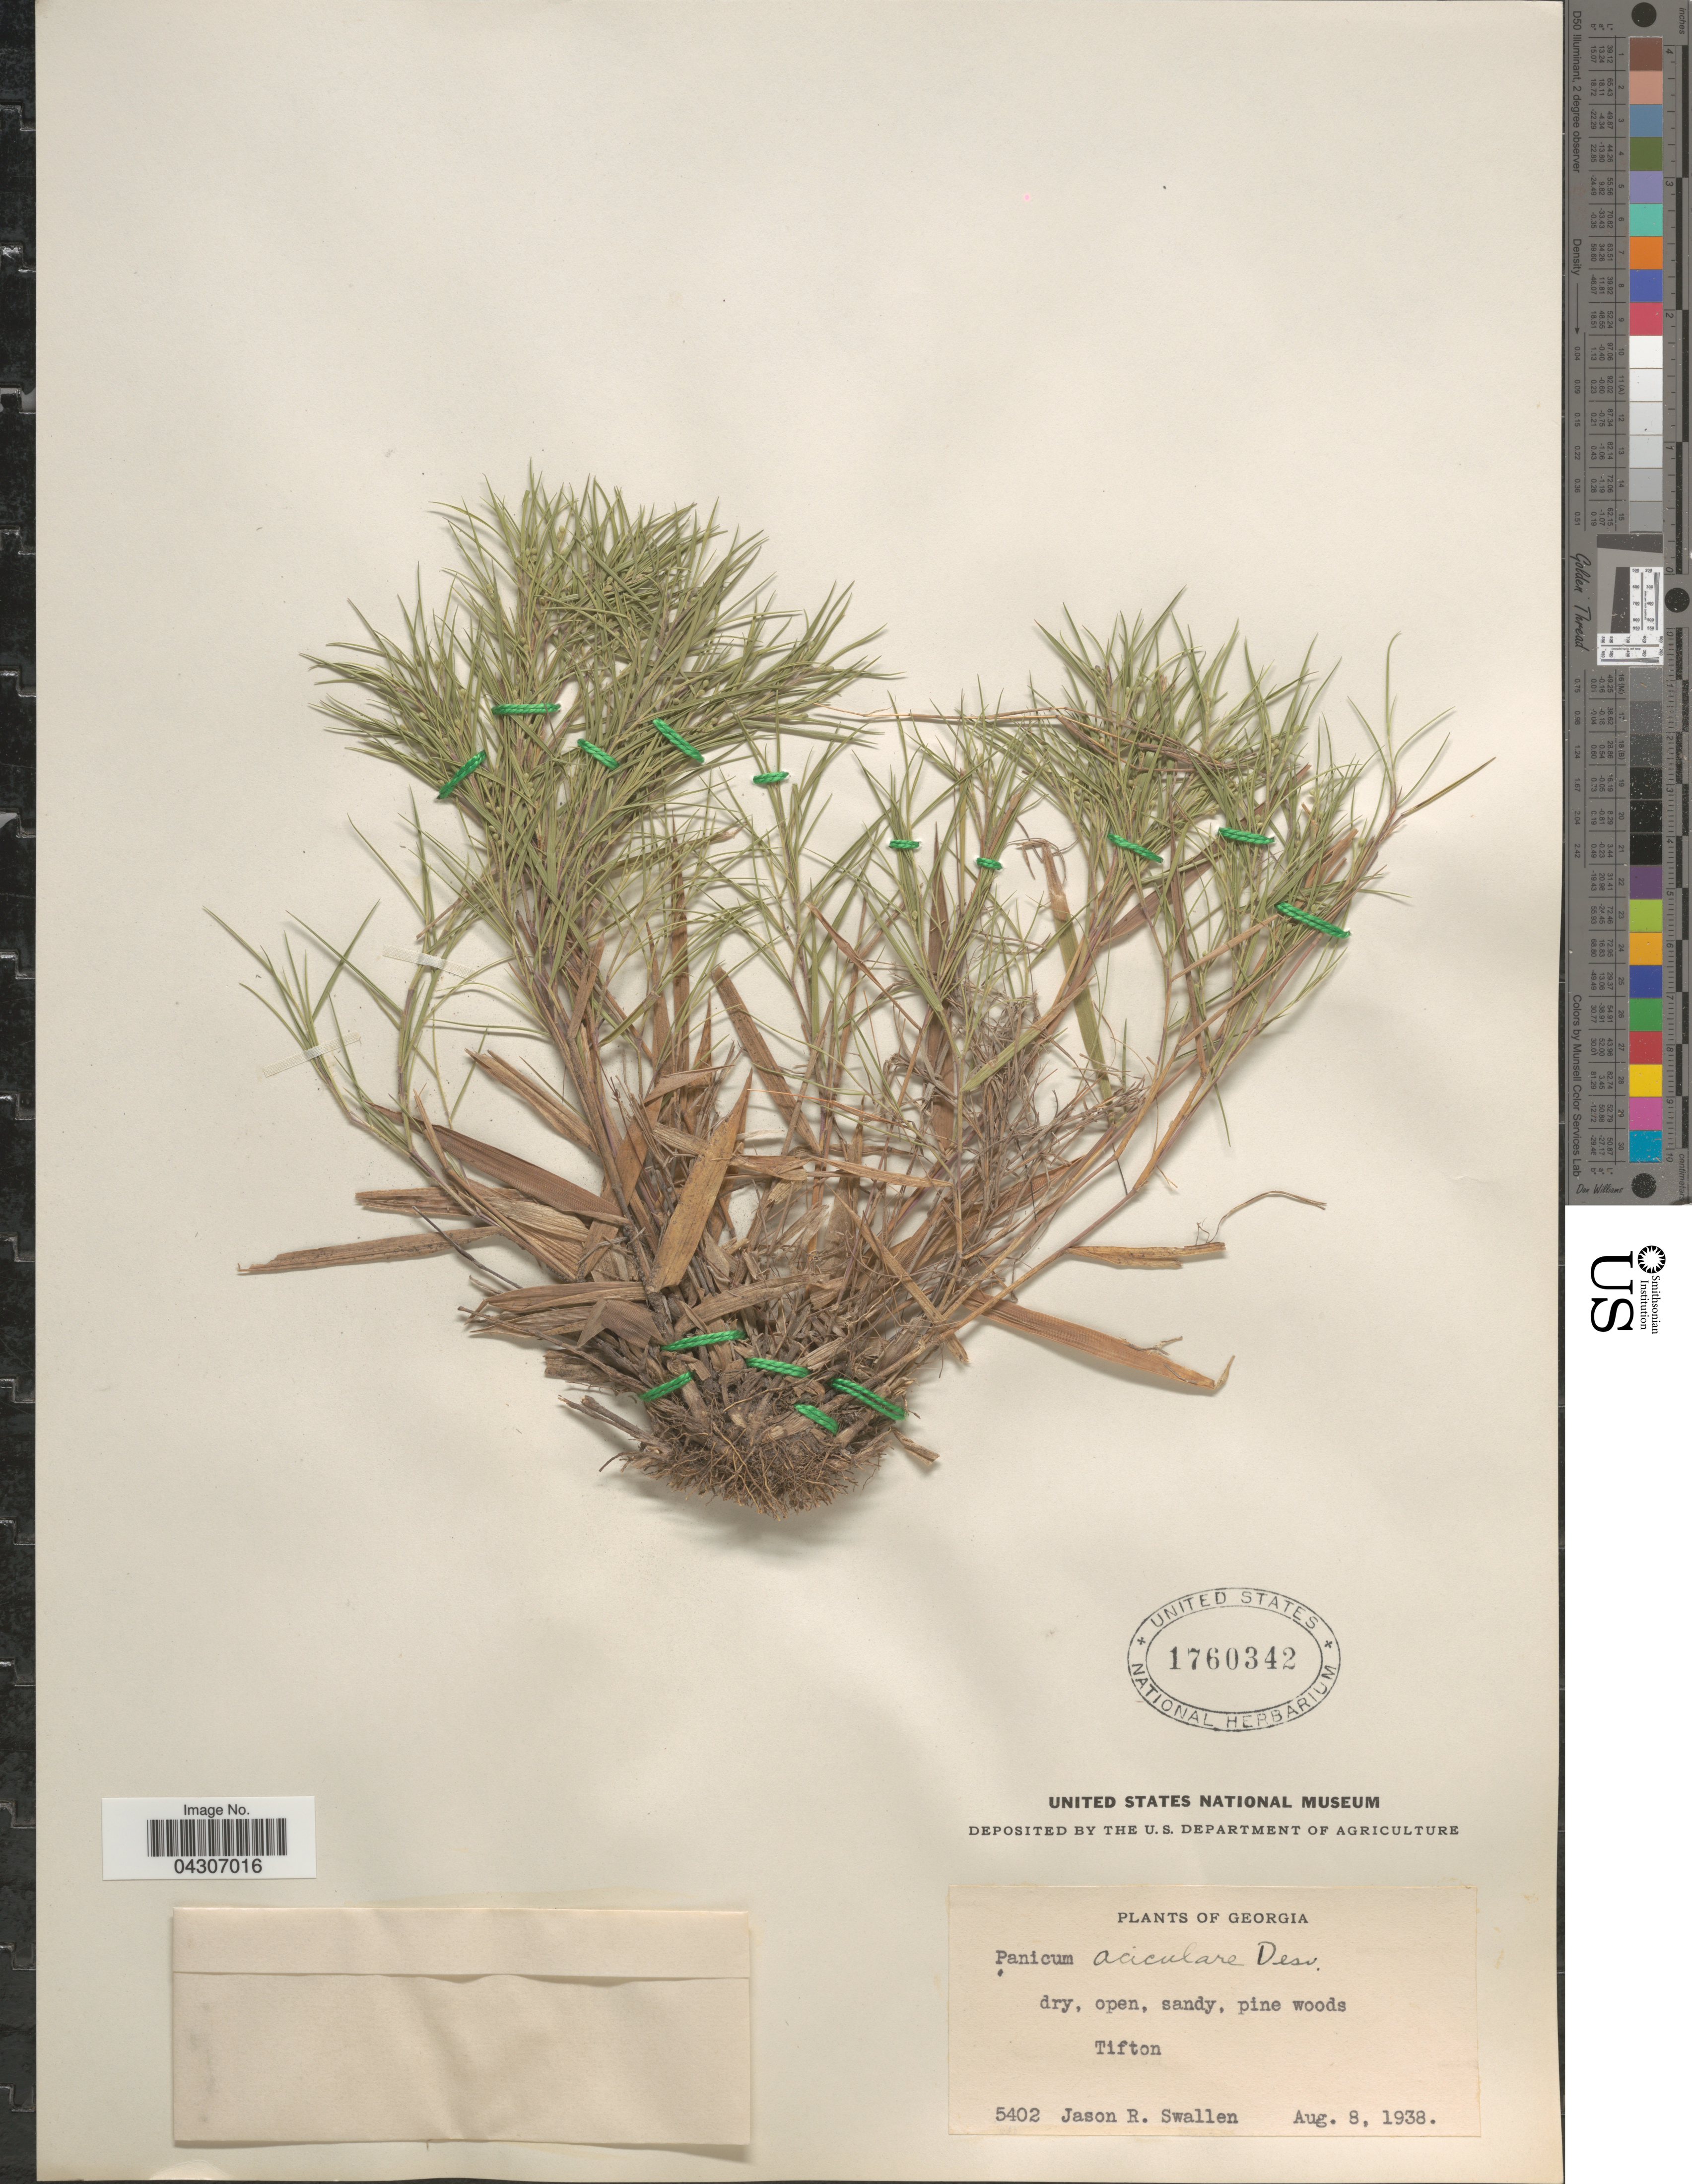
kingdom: Plantae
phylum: Tracheophyta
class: Liliopsida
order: Poales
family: Poaceae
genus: Dichanthelium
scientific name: Dichanthelium aciculare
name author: (Desv. ex Poir.) Gould & C.A. Clark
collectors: J. R. Swallen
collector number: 5402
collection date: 1938-08-08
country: United States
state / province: Georgia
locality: Tifton.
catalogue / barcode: US 1760342